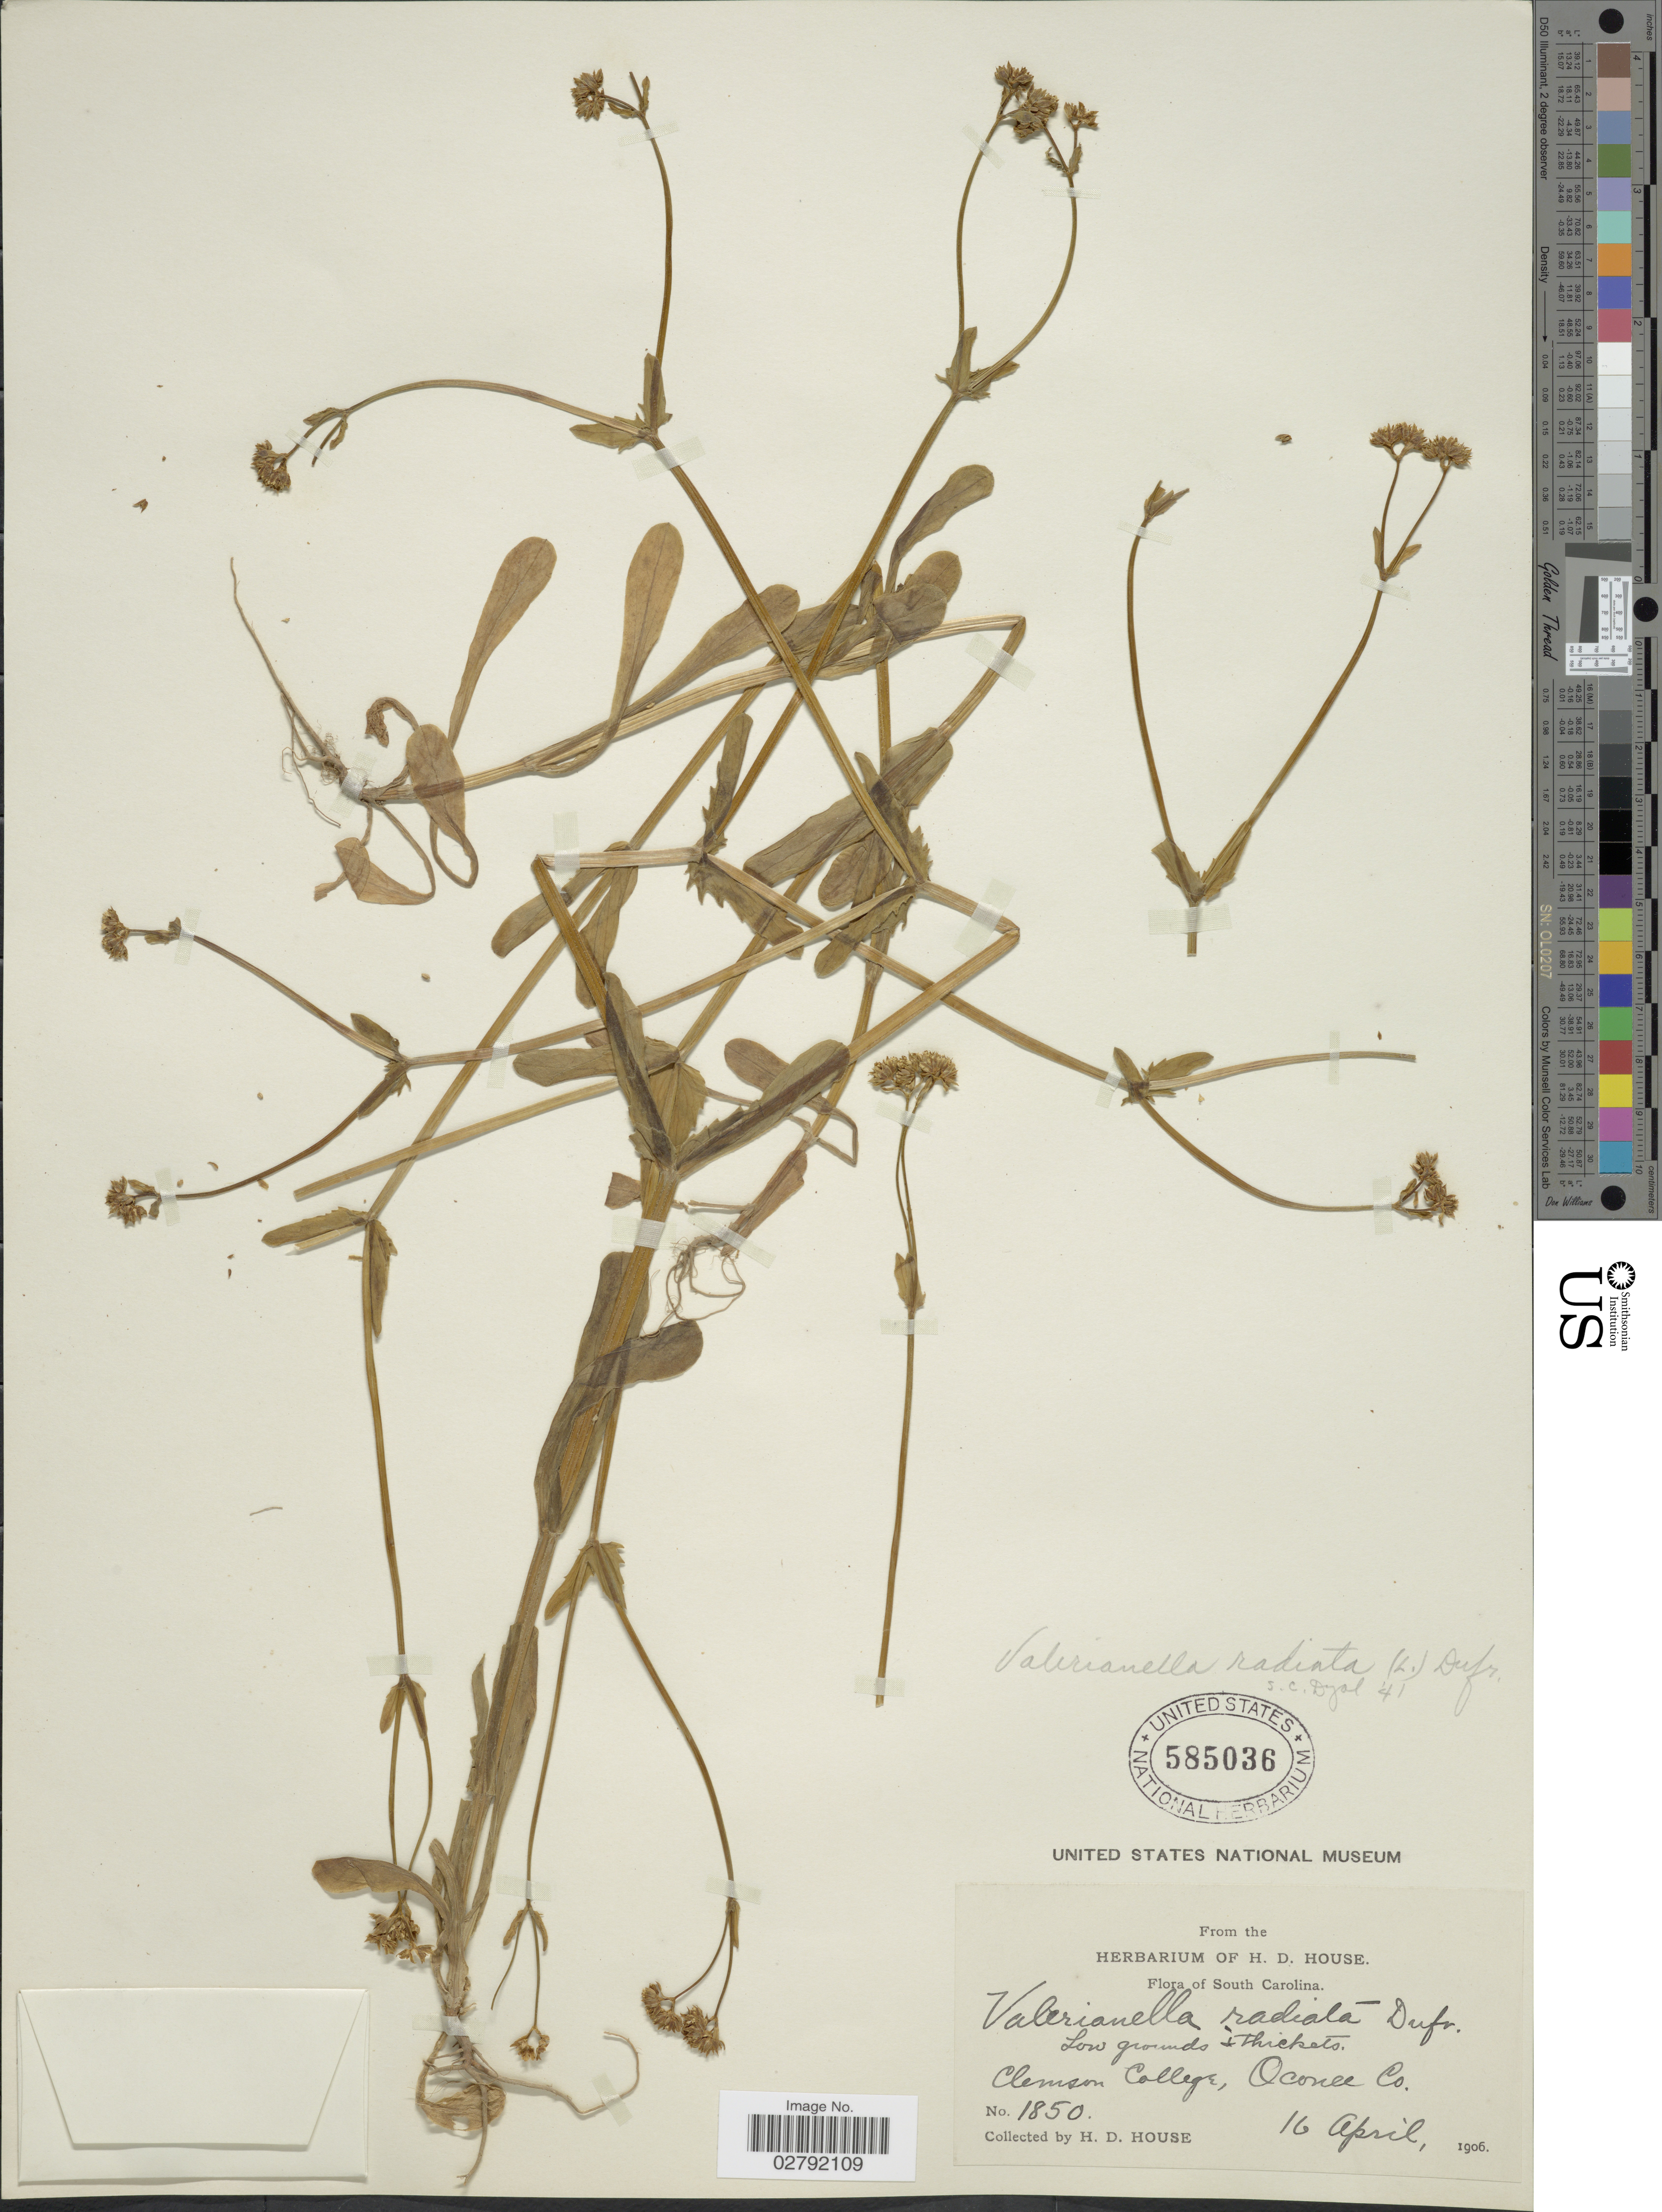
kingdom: Plantae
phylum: Tracheophyta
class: Magnoliopsida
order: Dipsacales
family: Caprifoliaceae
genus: Valerianella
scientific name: Valerianella radiata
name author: (L.) Dufr.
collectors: H. D. House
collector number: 1850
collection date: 1906-04-16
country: United States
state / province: South Carolina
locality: Clemson College, Oconee Co.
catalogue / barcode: US 585036